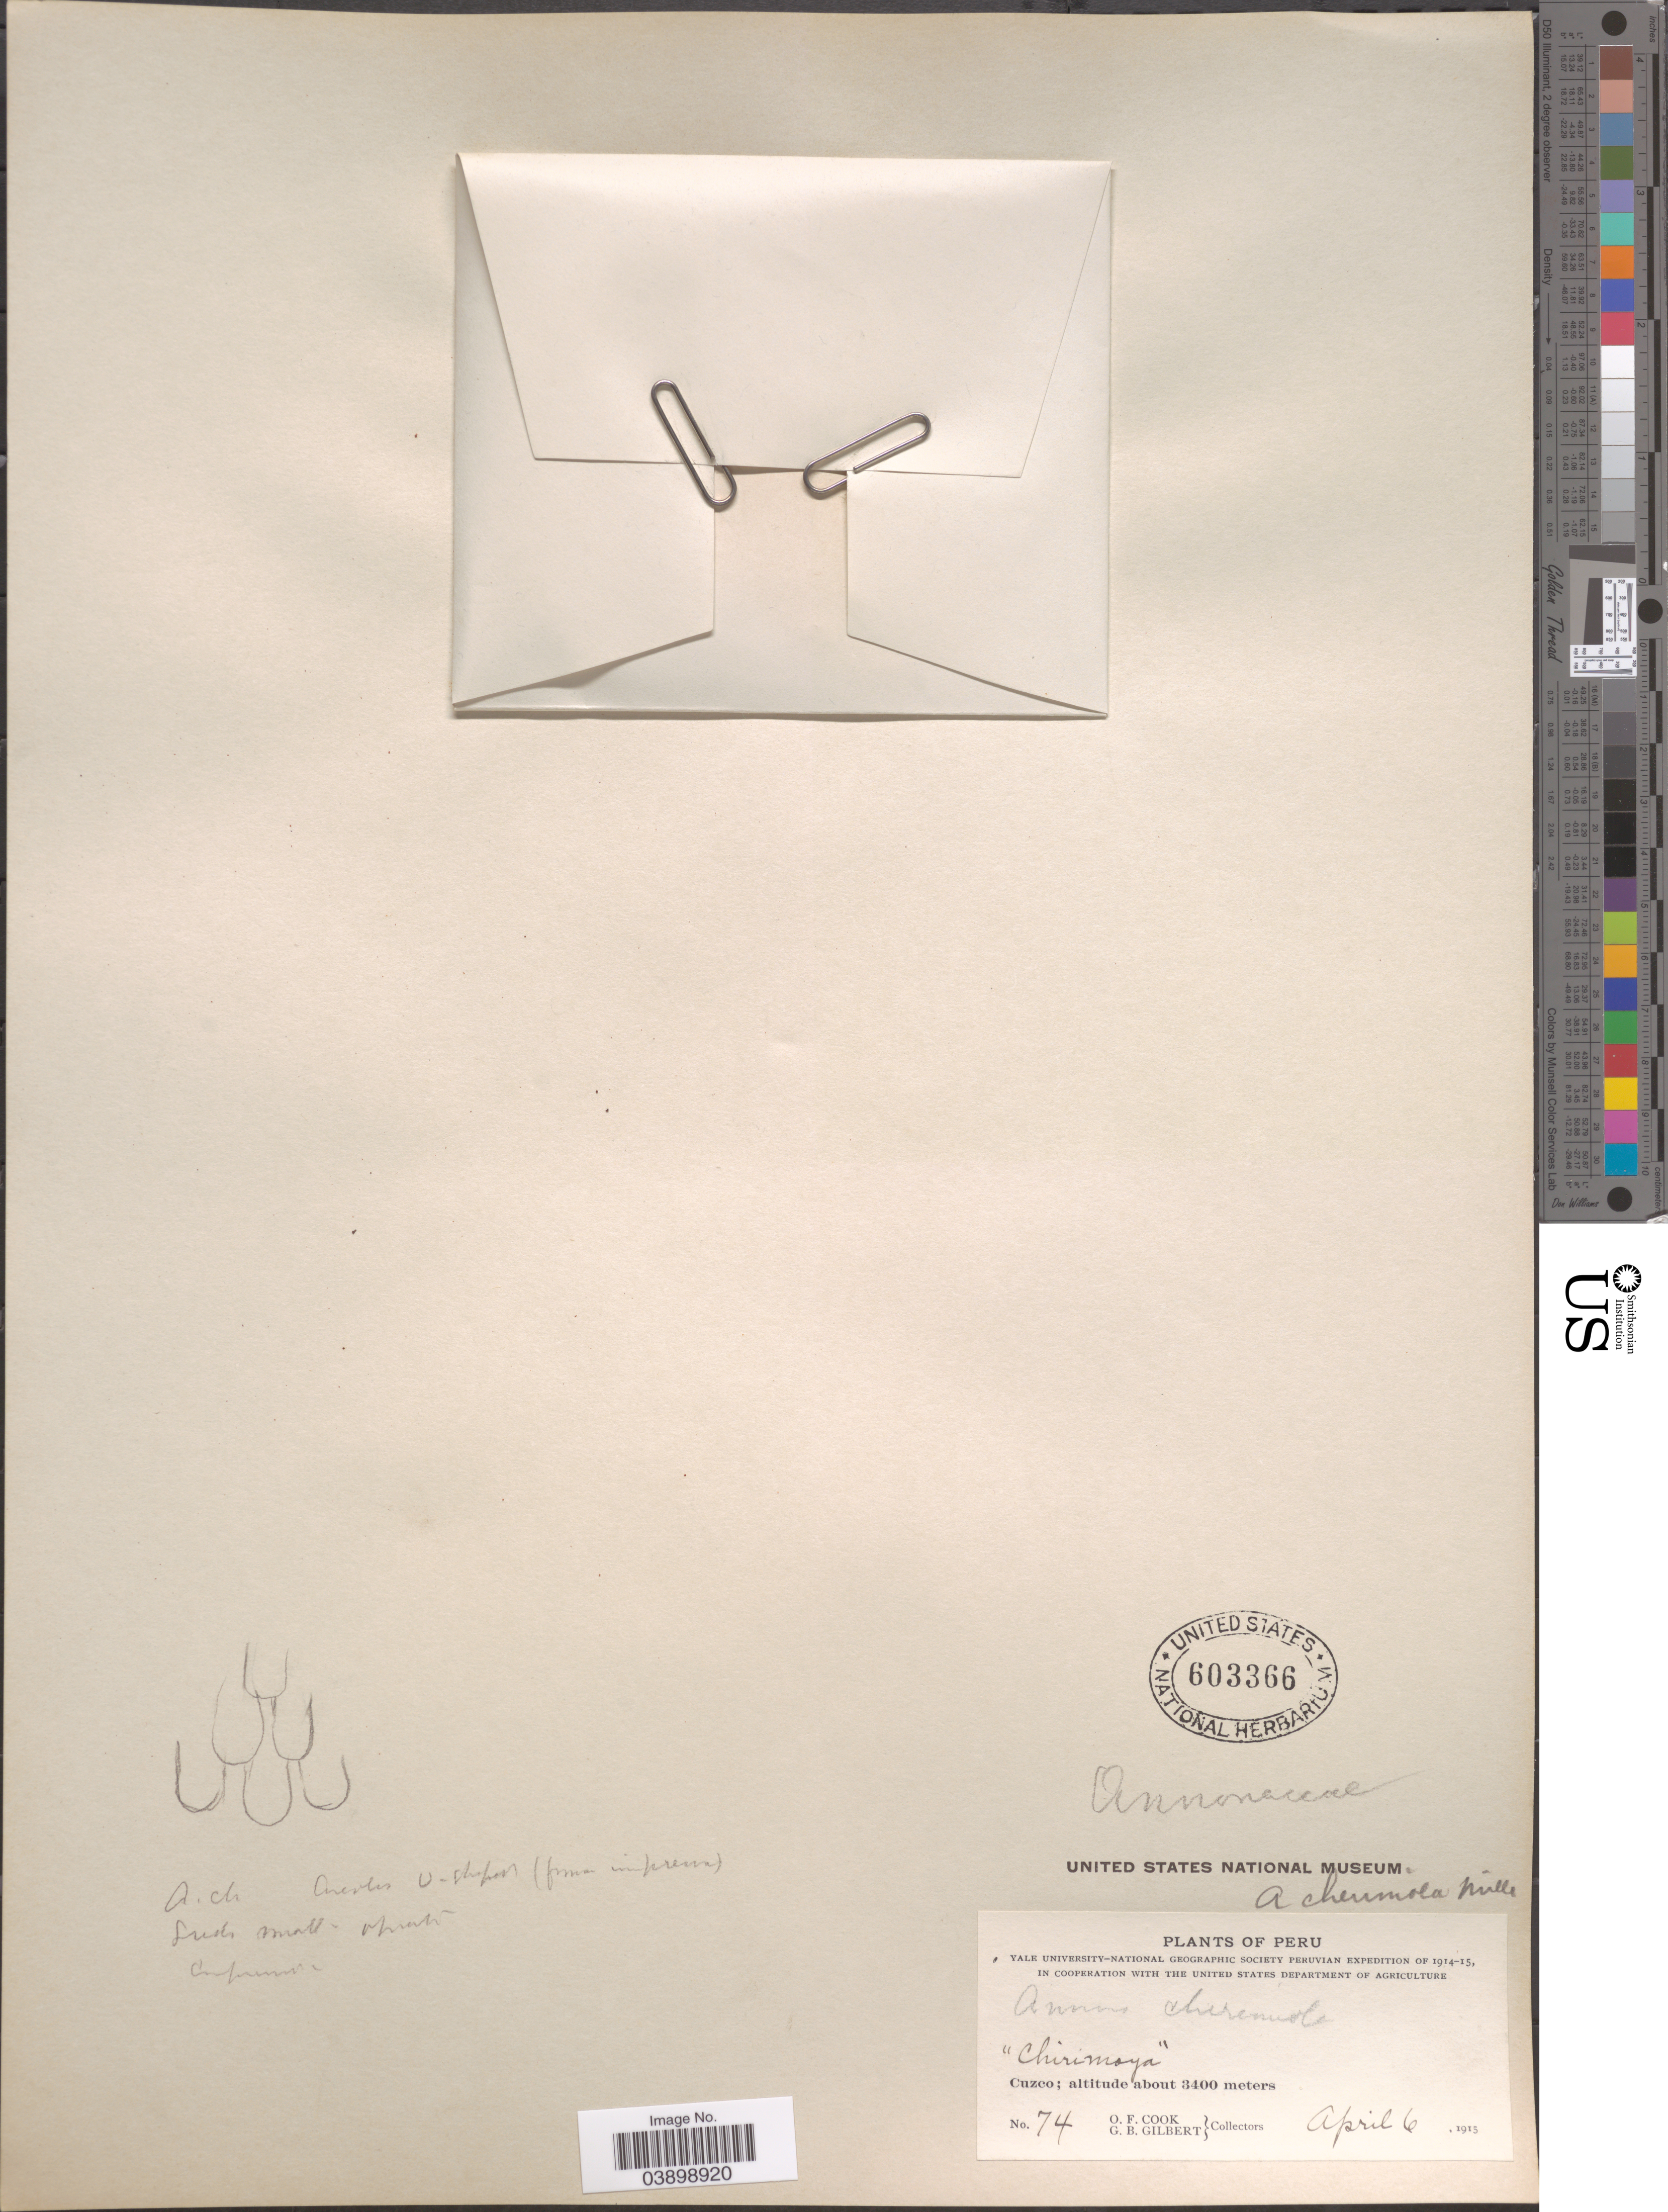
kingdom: Plantae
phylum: Tracheophyta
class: Magnoliopsida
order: Magnoliales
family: Annonaceae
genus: Annona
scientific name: Annona cherimola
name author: Mill.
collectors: O. F. Cook & G. B. Gilbert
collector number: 74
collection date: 1915-04-06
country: Peru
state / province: Cusco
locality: Cuzco.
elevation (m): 3400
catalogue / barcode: US 603366